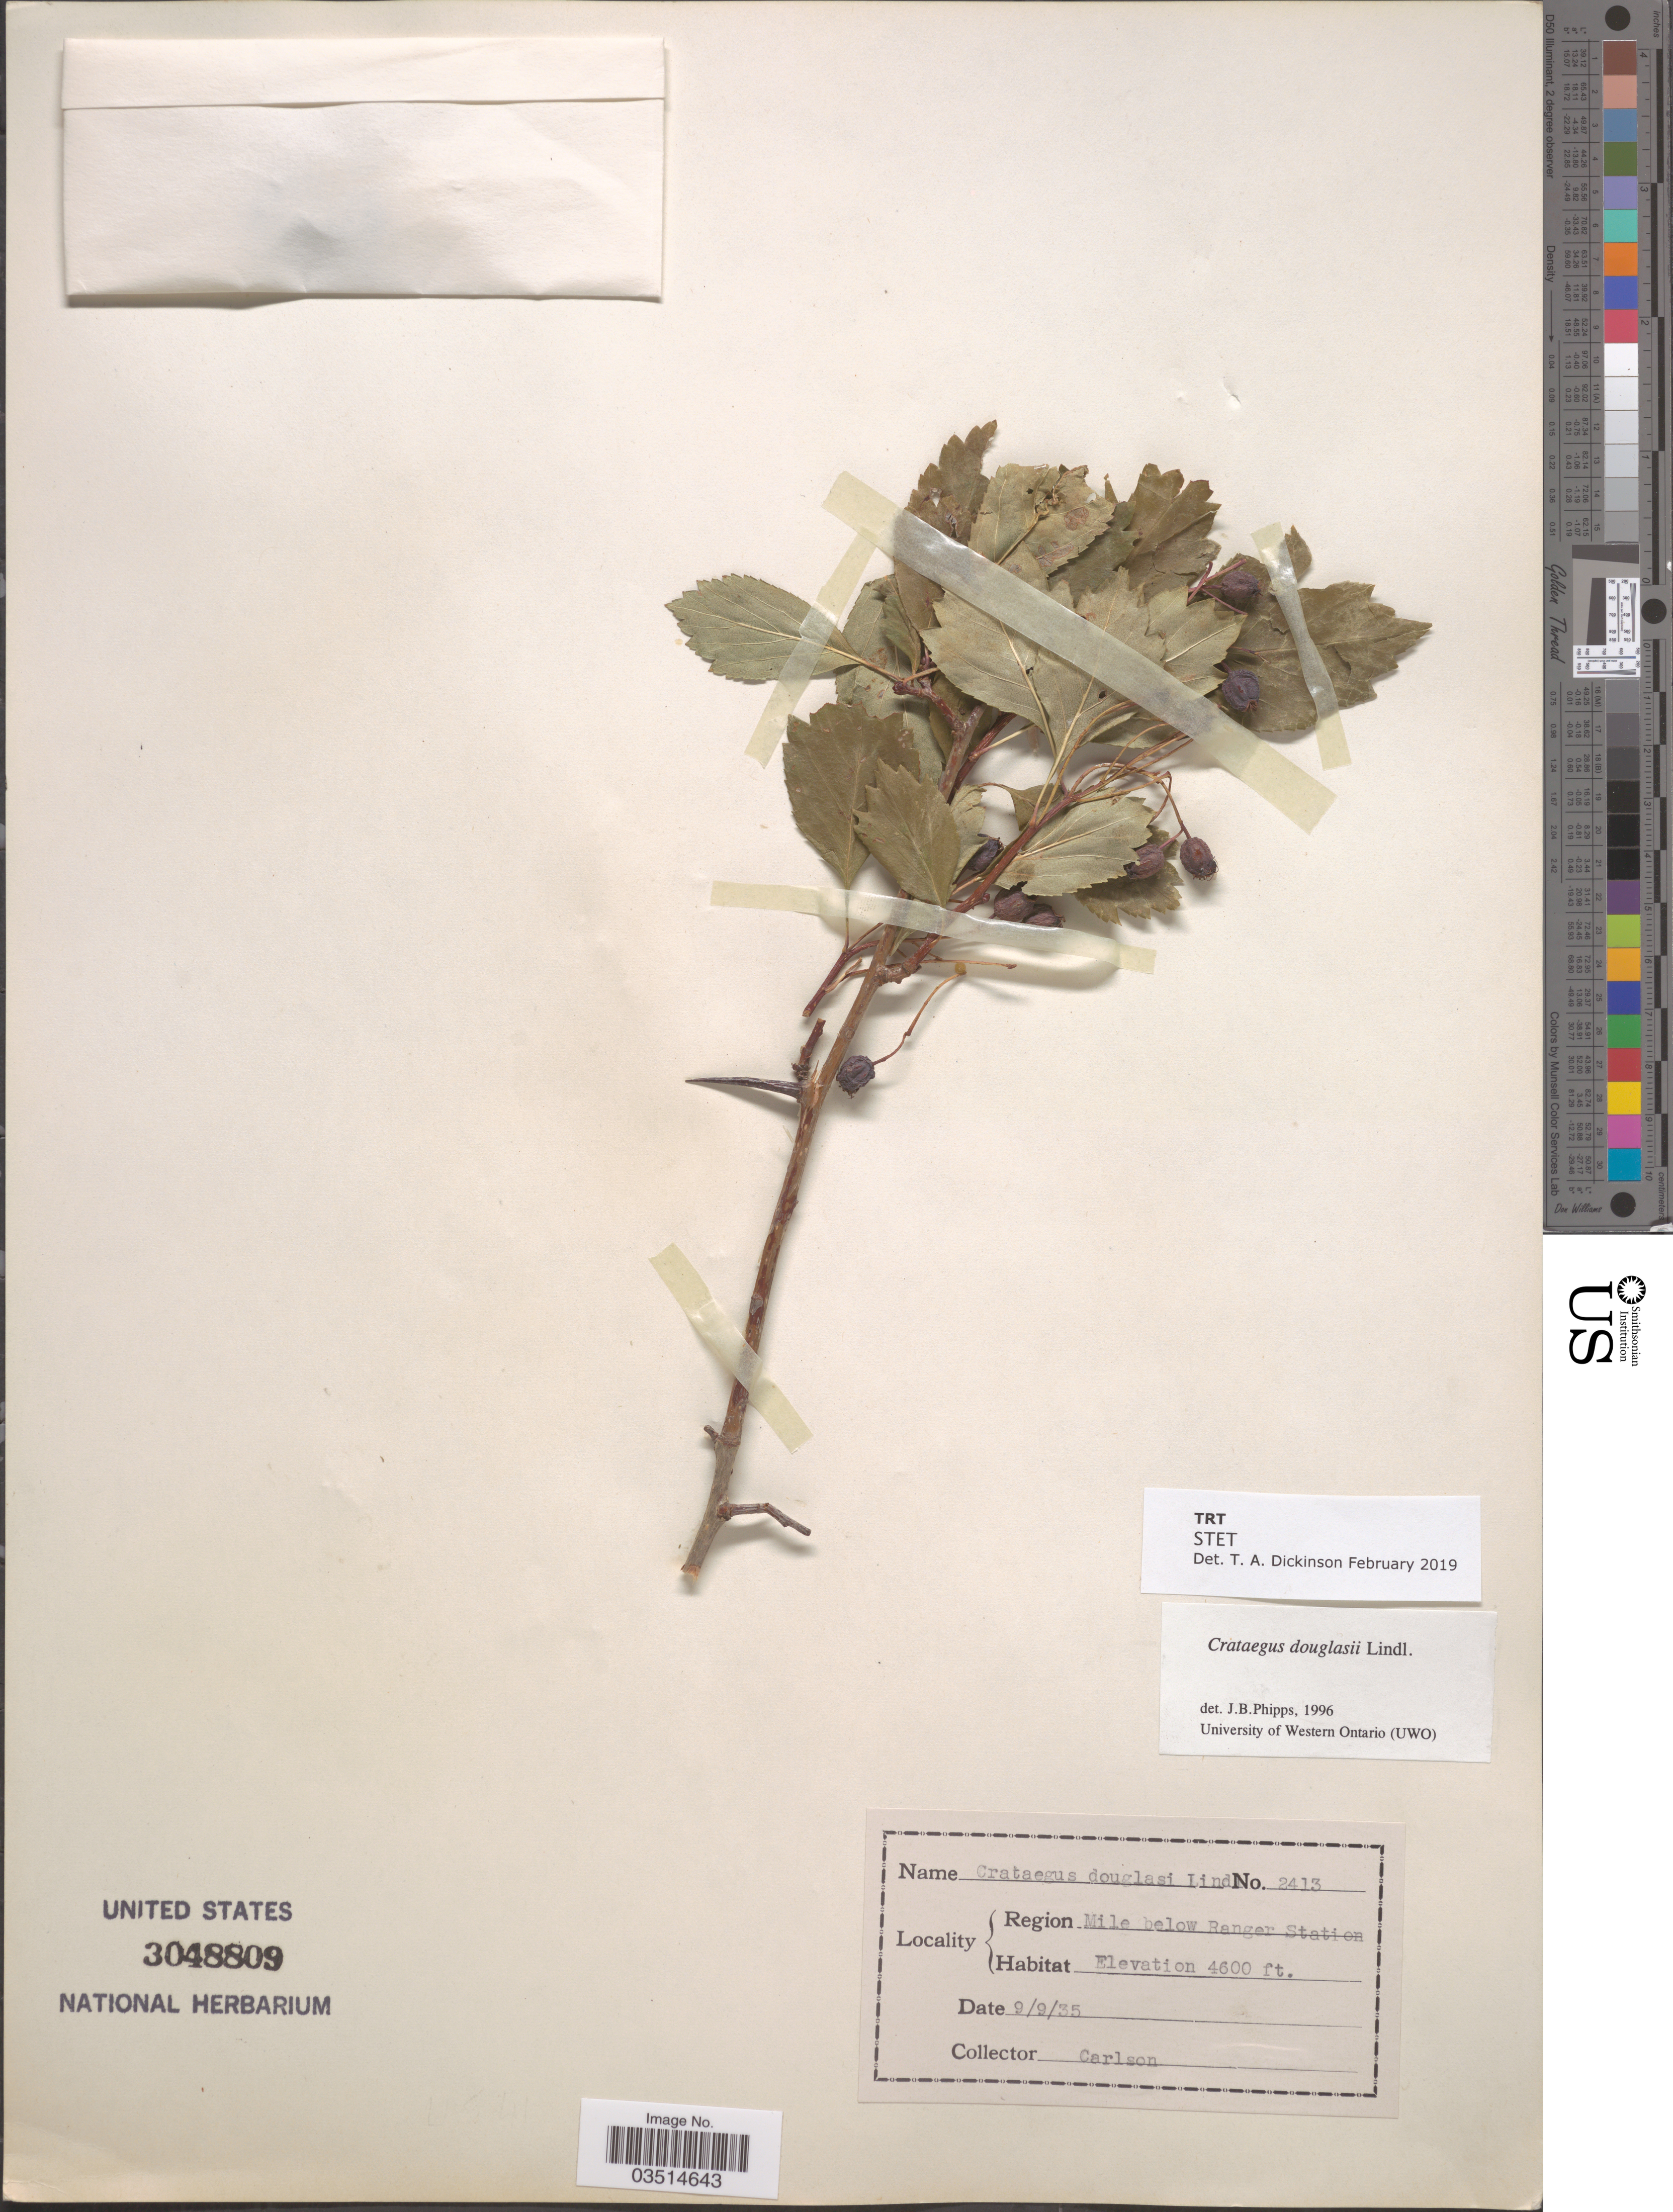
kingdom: Plantae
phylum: Tracheophyta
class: Magnoliopsida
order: Rosales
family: Rosaceae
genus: Crataegus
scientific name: Crataegus douglasii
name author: Lindl.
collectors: -. Carlson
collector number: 2413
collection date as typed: Transcribed d/m/y: 9/9/35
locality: Region Mile below Ranger Station.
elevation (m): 1402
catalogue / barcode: US 3048809